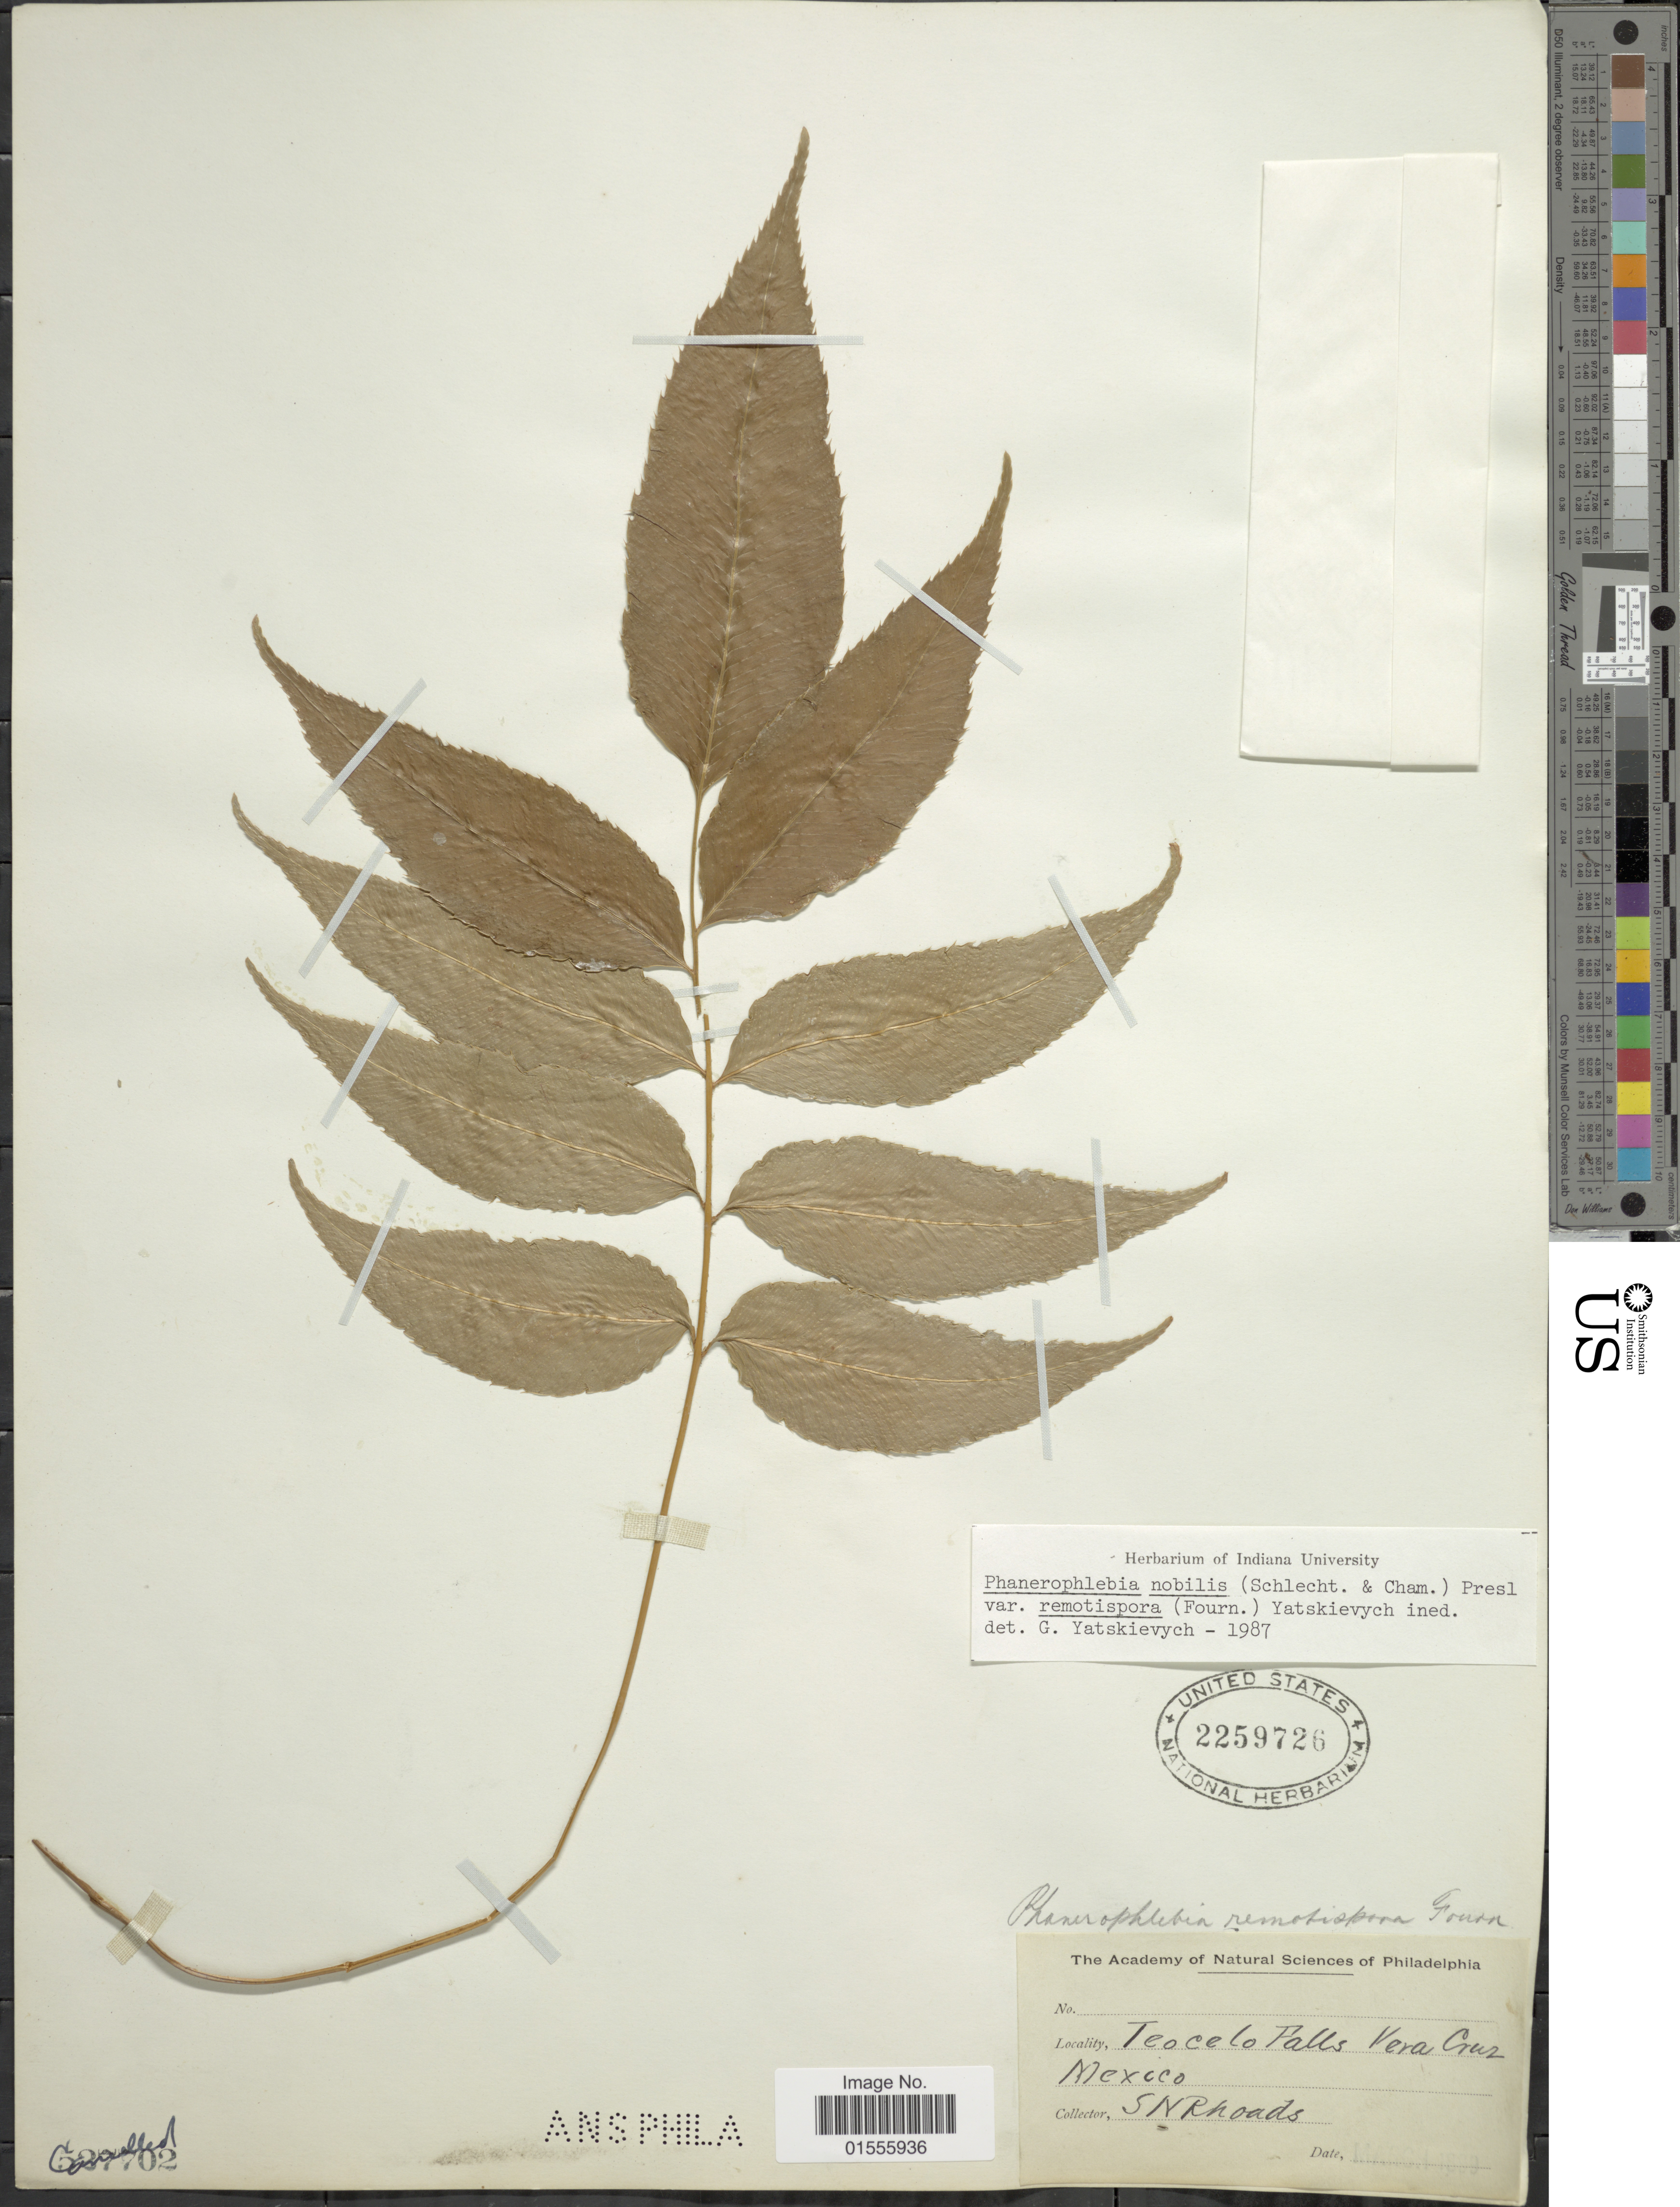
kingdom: Plantae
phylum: Tracheophyta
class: Polypodiopsida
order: Polypodiales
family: Dryopteridaceae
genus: Phanerophlebia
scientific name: Phanerophlebia remotispora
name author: E. Fourn.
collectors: S. Rhoads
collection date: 1889-03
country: Mexico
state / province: Veracruz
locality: Teocelo Falls Vera Cruz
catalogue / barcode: US 2259726